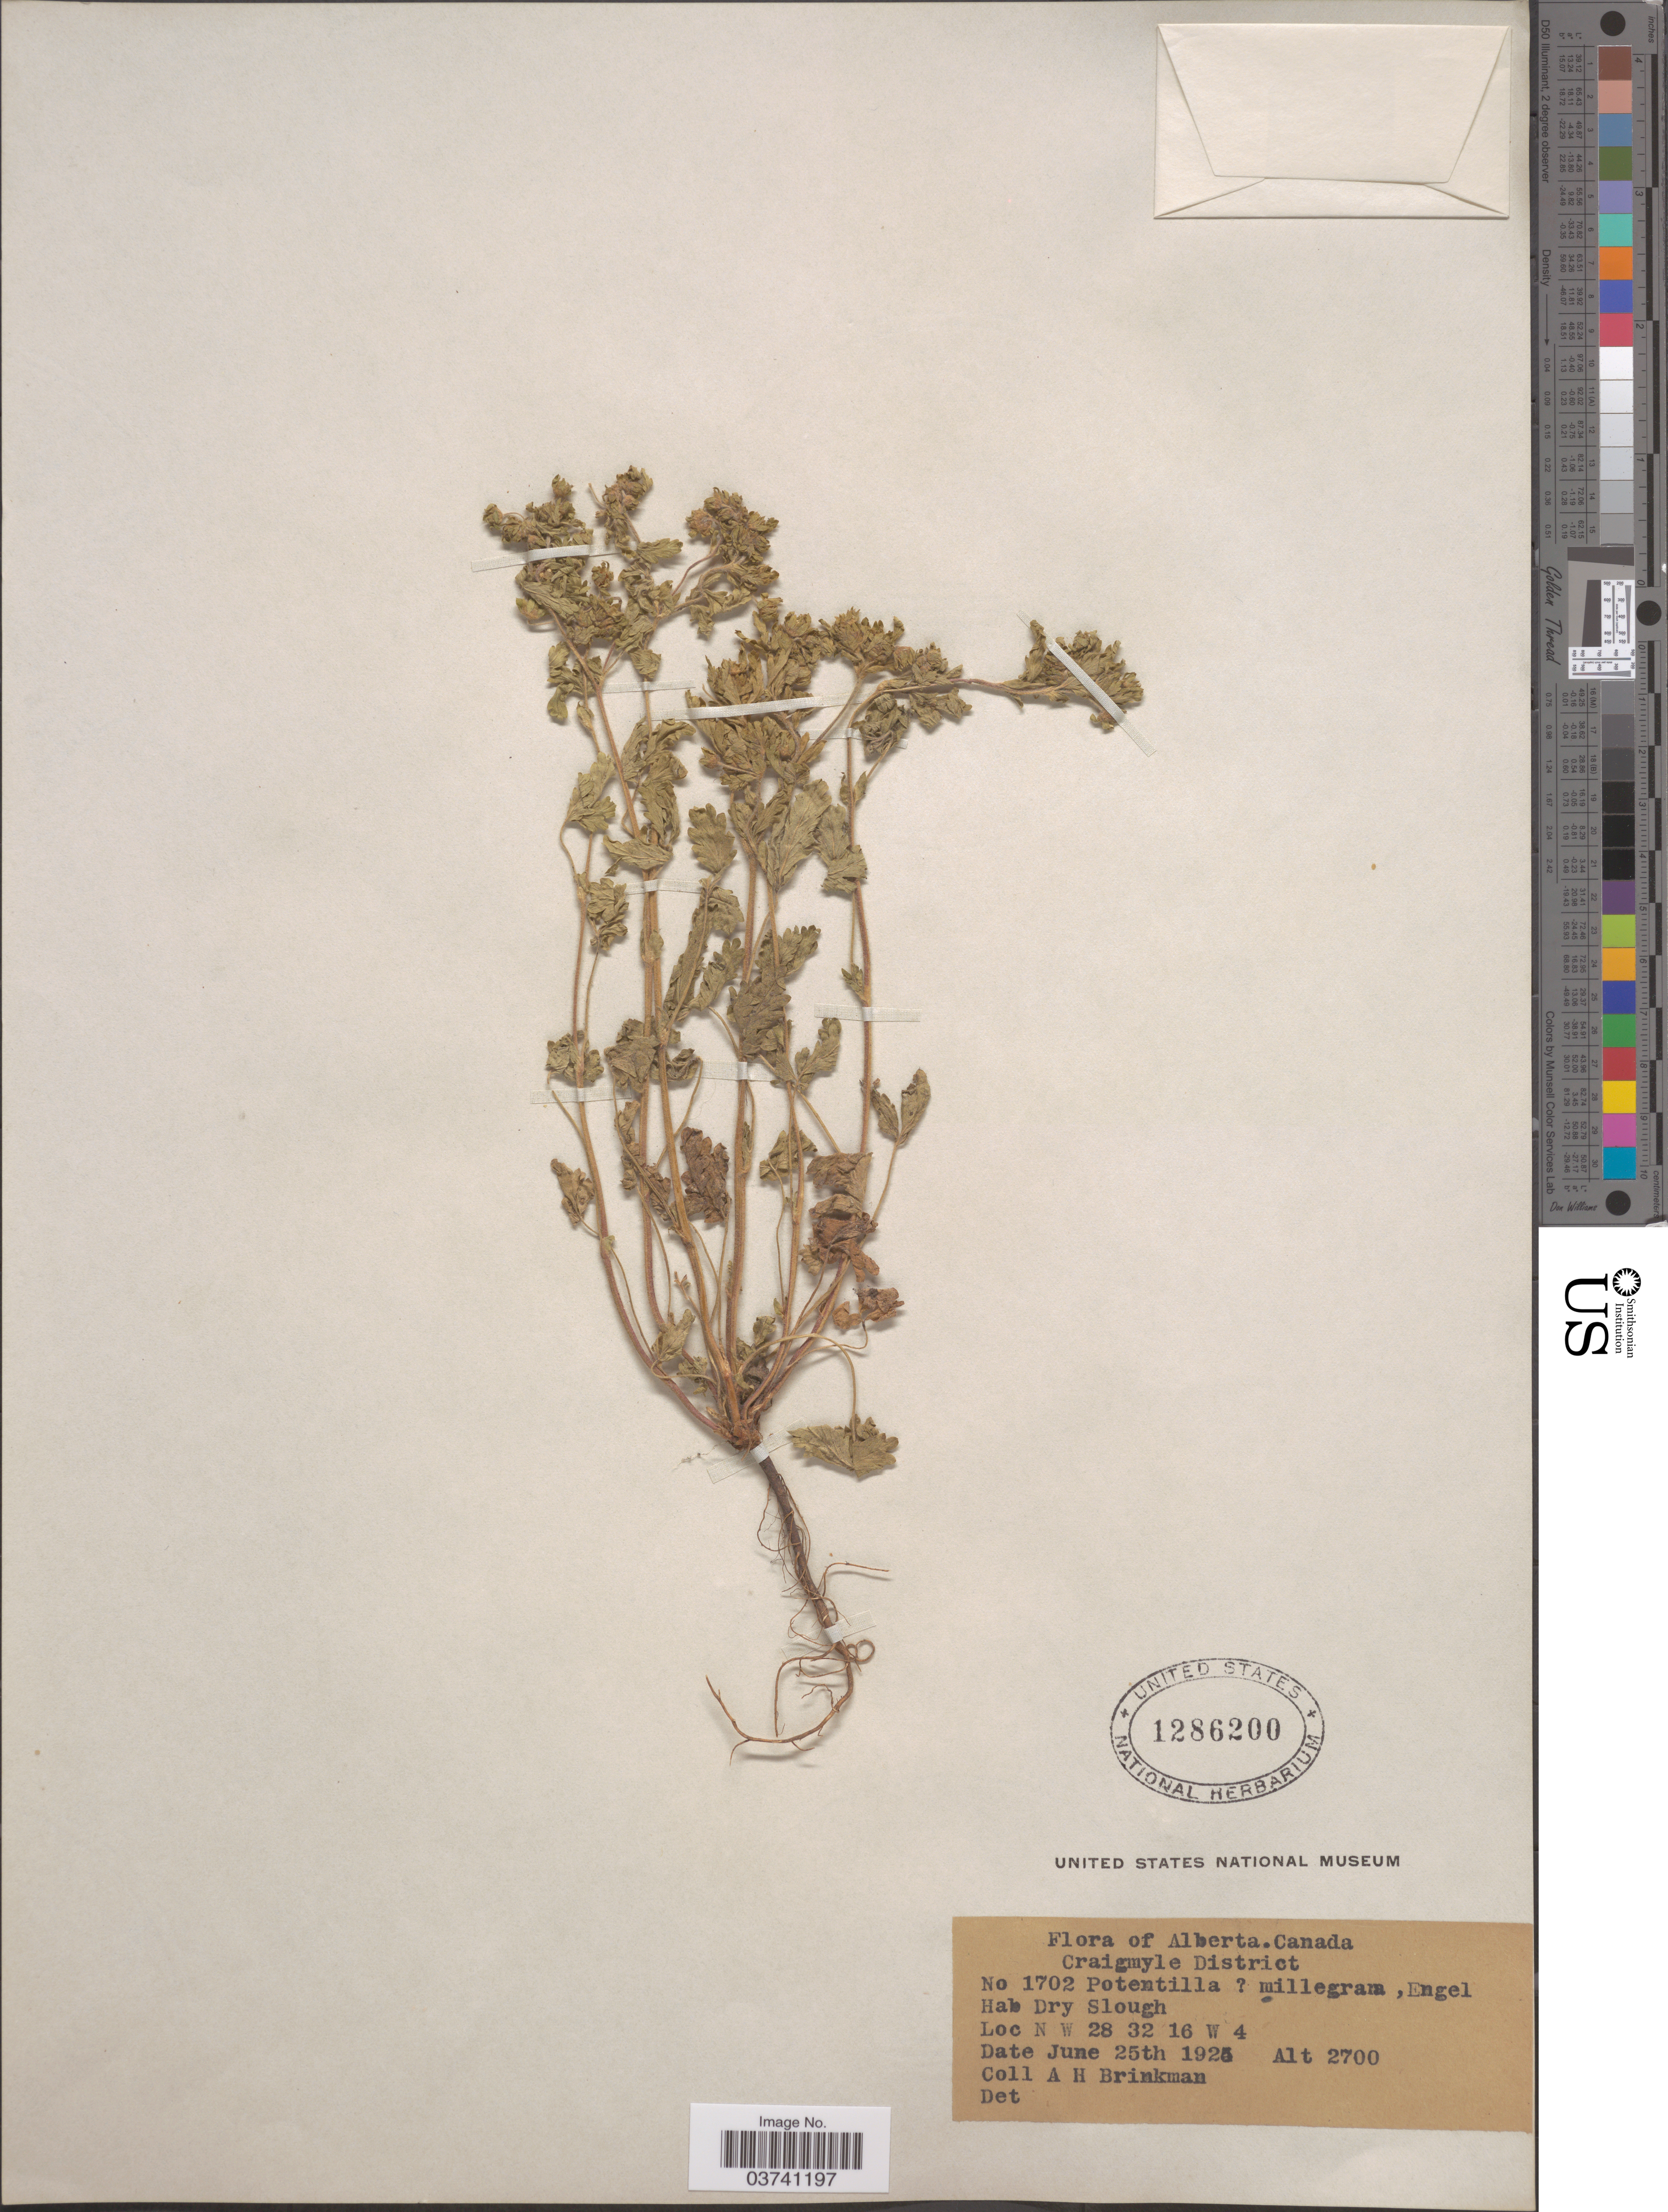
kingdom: Plantae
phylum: Tracheophyta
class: Magnoliopsida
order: Rosales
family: Rosaceae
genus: Potentilla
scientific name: Potentilla rivalis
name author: Nutt.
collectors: A. Brinkman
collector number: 1702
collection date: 1925-06-25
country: Canada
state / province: Alberta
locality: Craigmyle District. N W 28 32 16 W 4.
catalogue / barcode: US 1286200